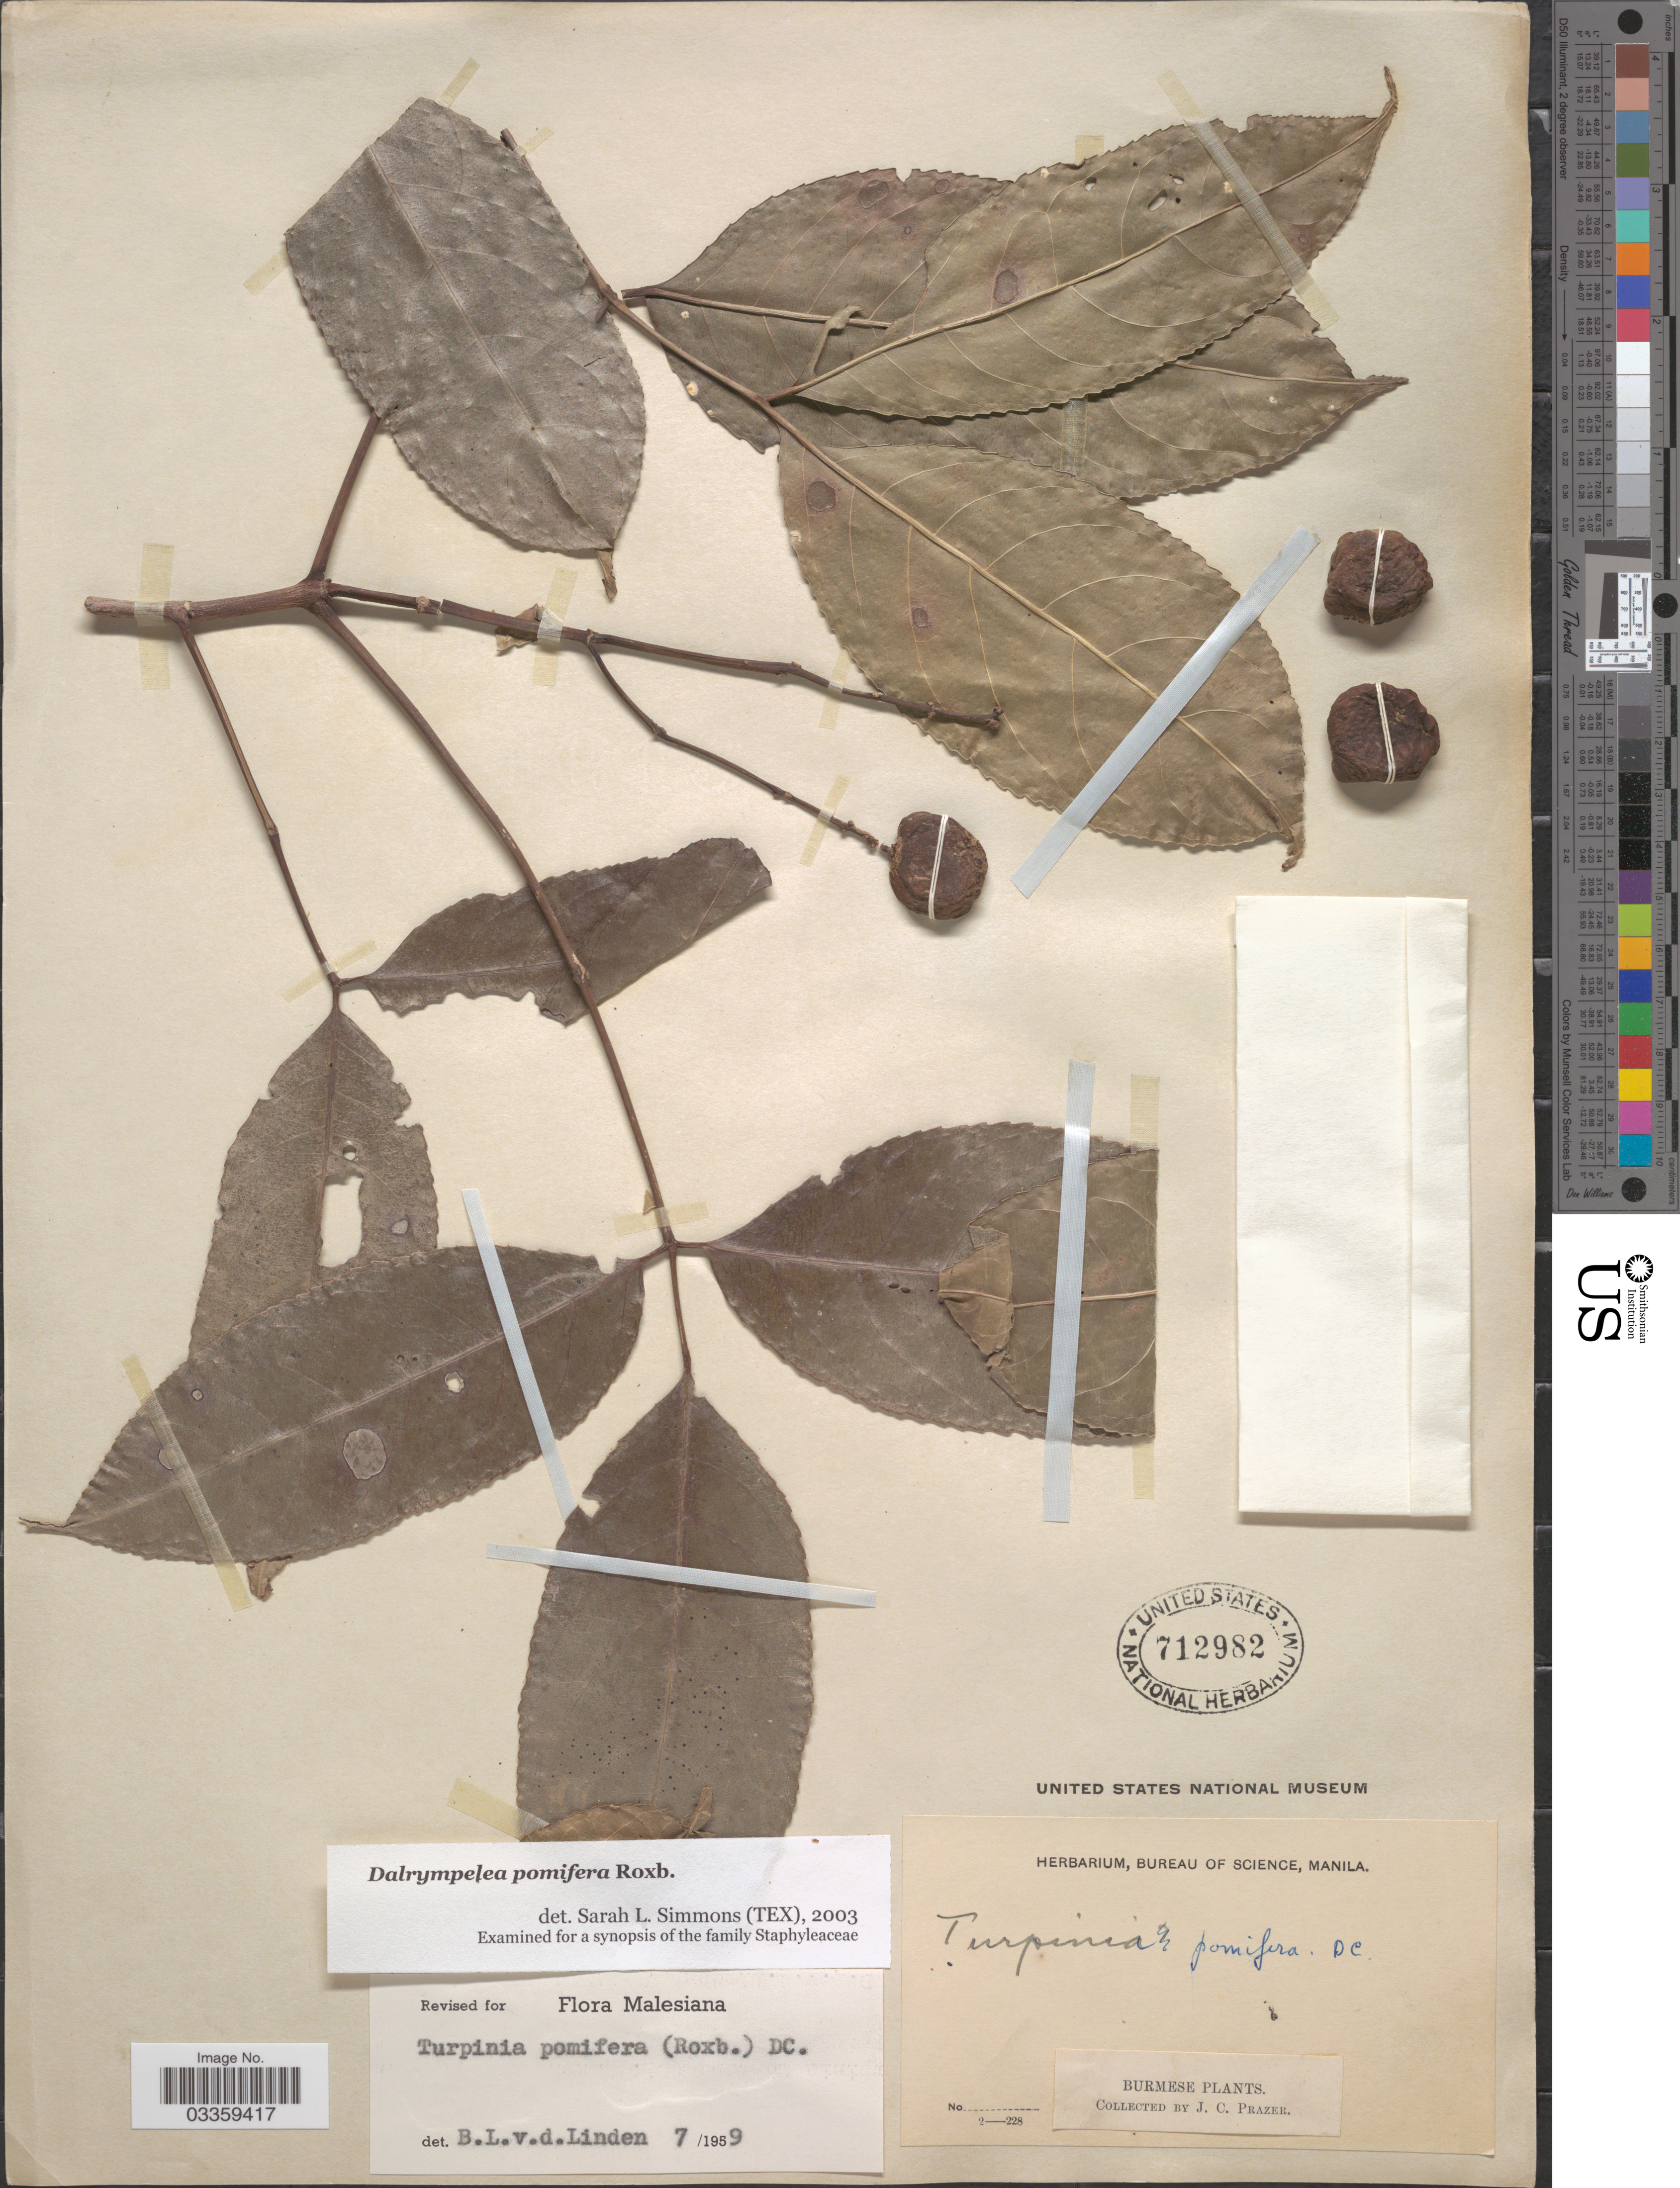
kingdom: Plantae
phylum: Tracheophyta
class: Magnoliopsida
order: Crossosomatales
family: Staphyleaceae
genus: Dalrympelea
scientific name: Dalrympelea pomifera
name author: Roxb.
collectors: J. Prazer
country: Myanmar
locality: Burmese.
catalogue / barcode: US 712982